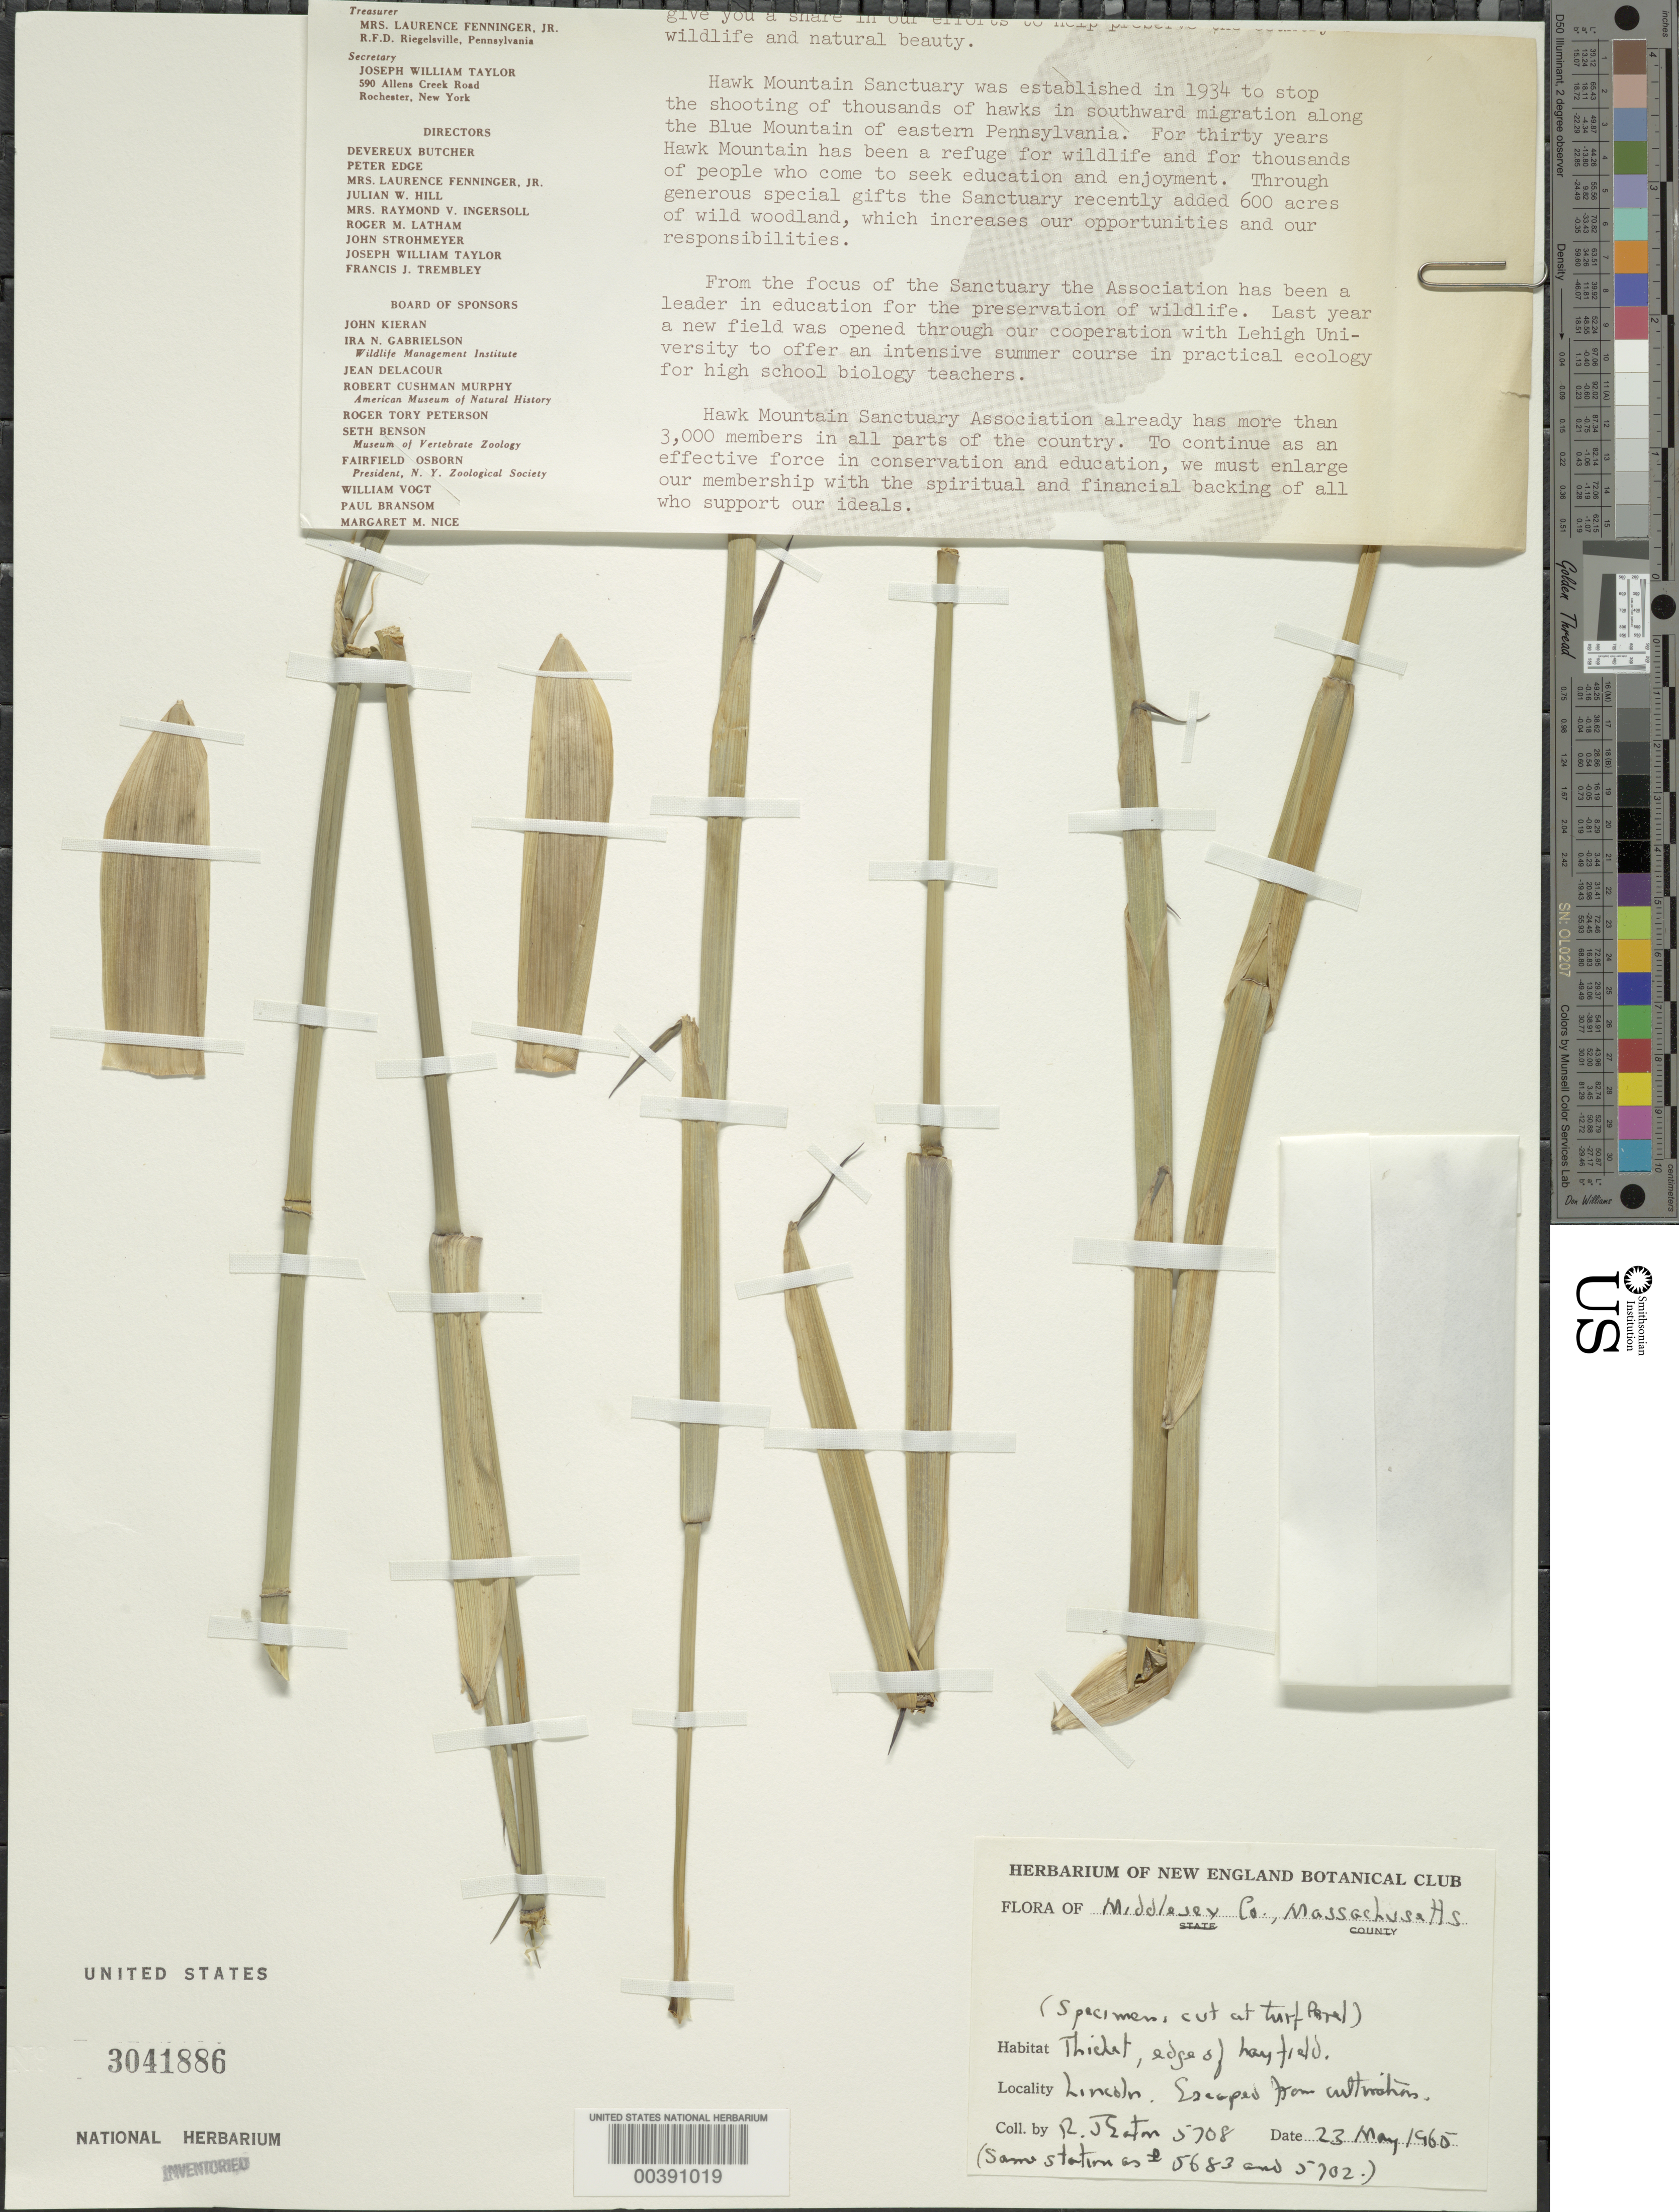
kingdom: Plantae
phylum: Tracheophyta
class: Liliopsida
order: Poales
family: Poaceae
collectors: R. J. Eaton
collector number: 5708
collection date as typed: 23 May 1965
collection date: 1965-05-23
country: United States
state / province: Massachusetts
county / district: Middlesex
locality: Lincoln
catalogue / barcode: US 3041886